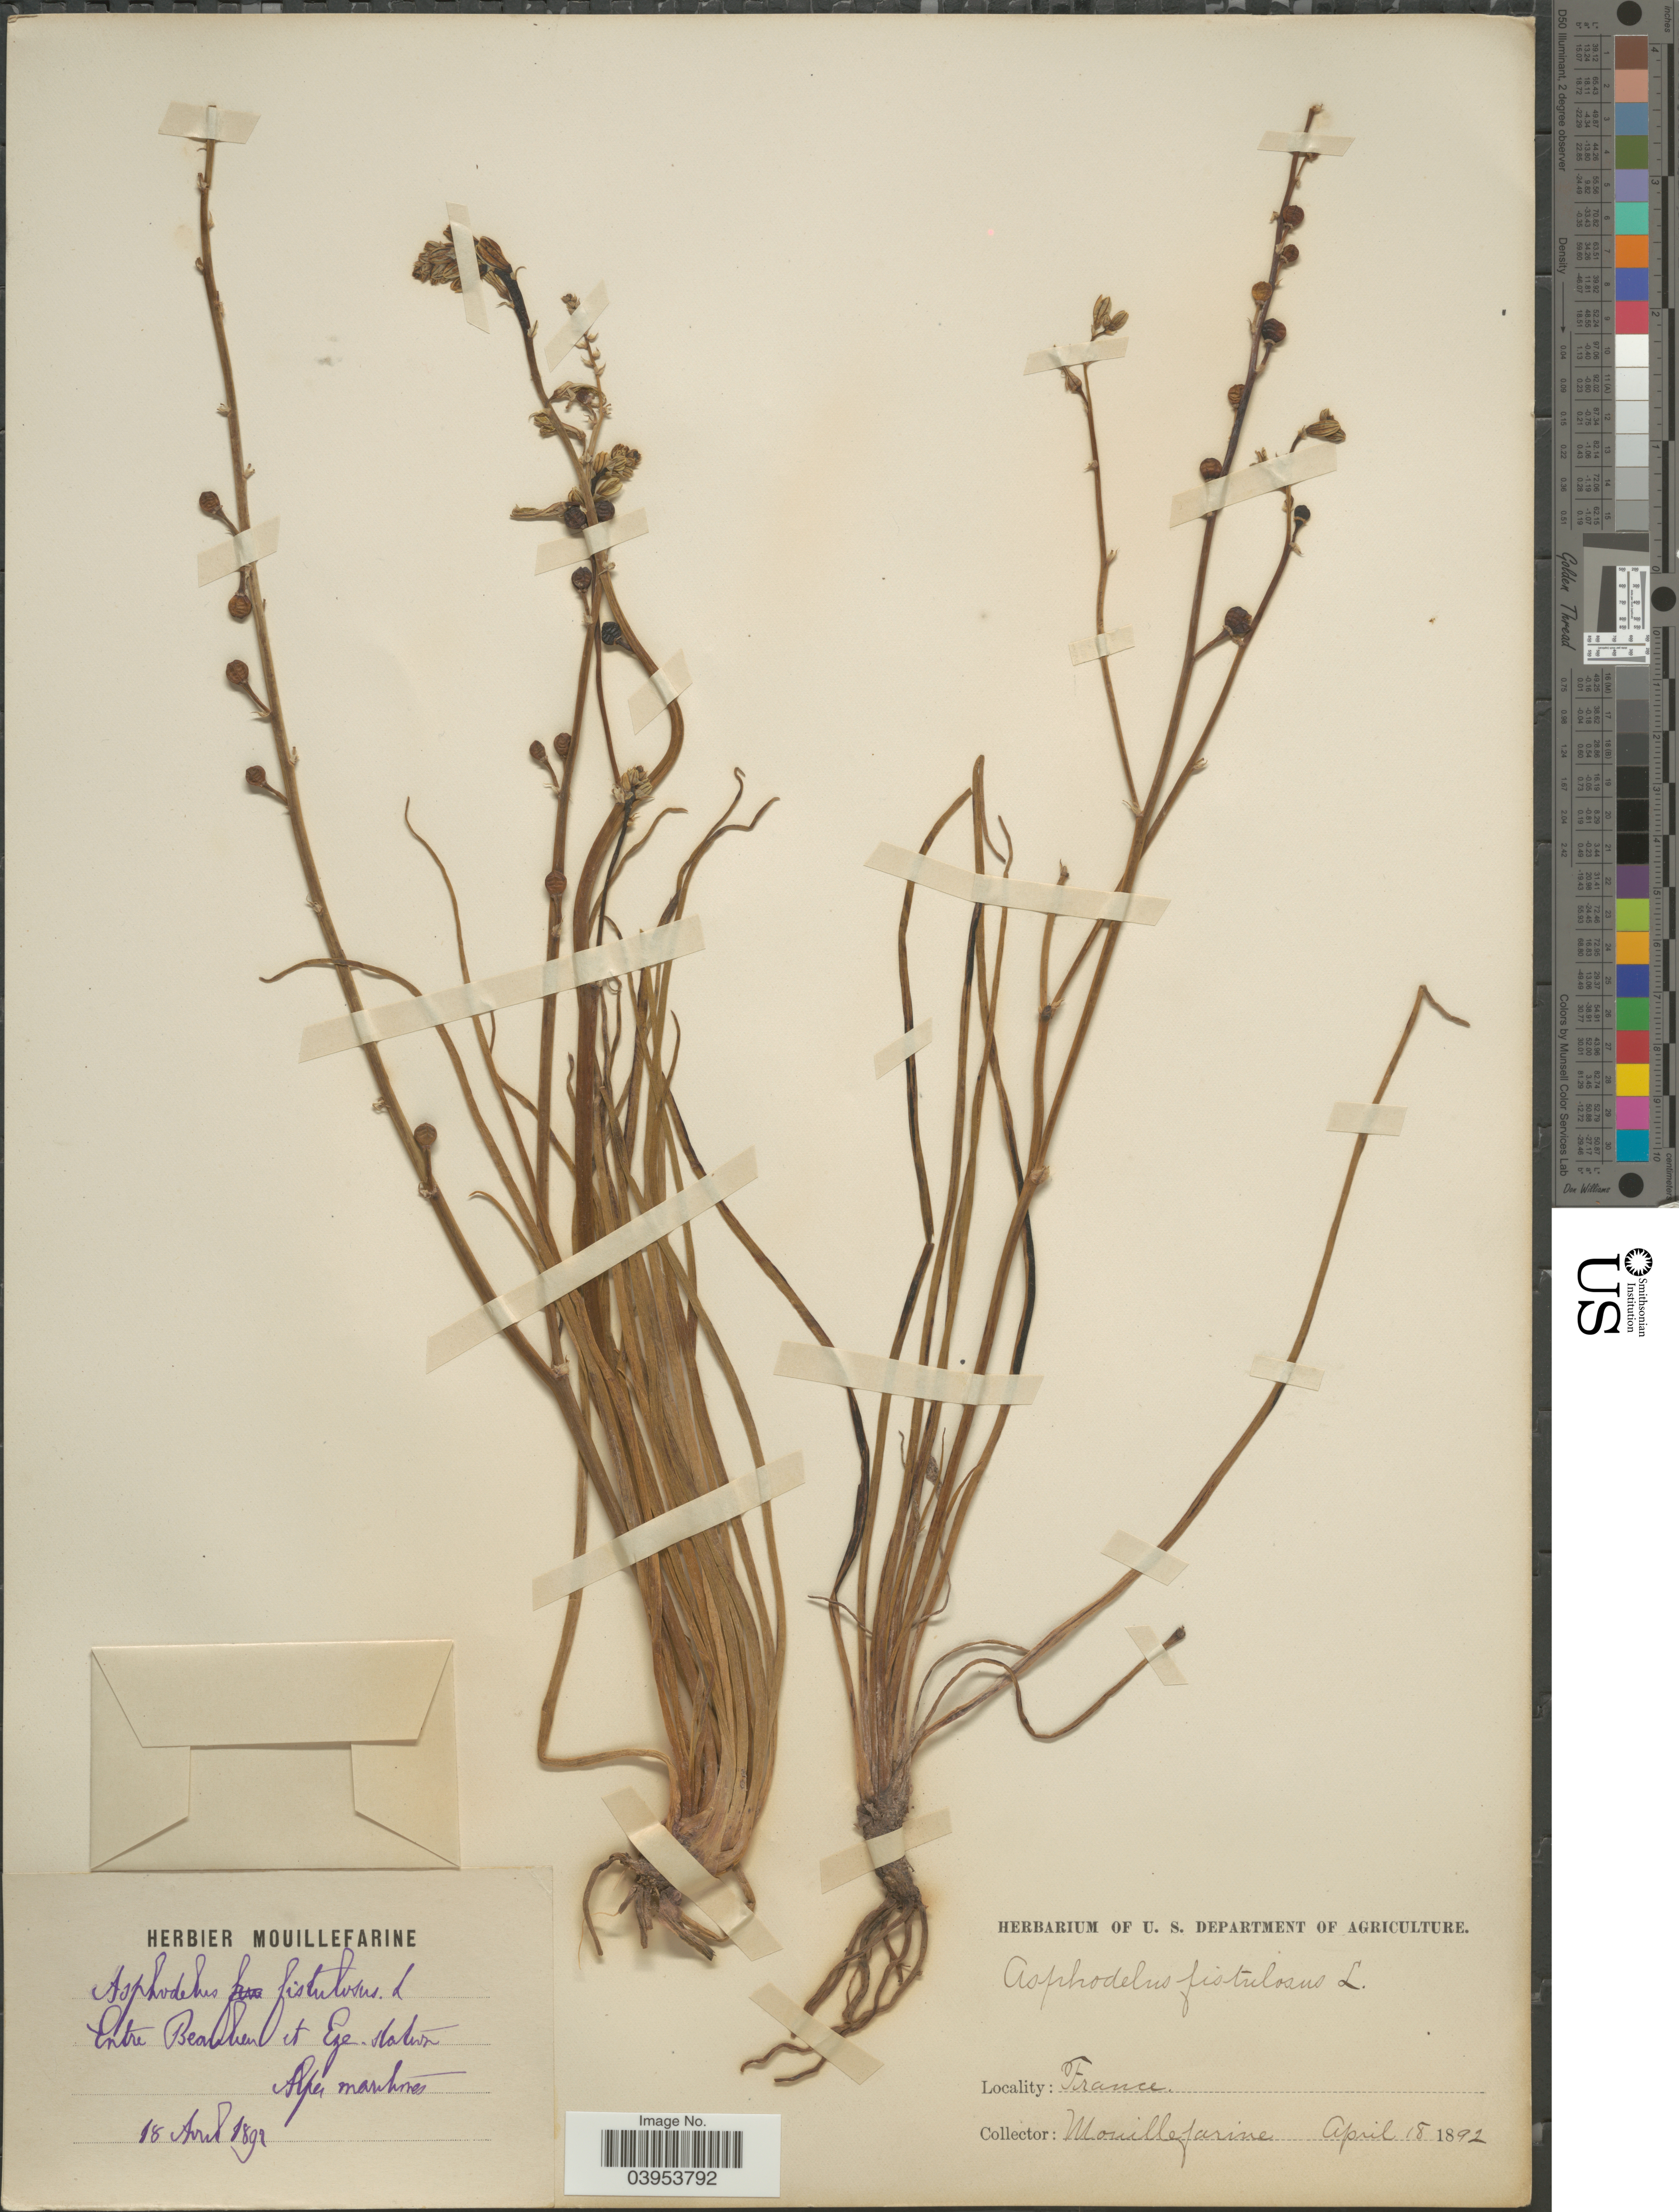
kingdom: Plantae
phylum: Tracheophyta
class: Liliopsida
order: Asparagales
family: Asphodelaceae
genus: Asphodelus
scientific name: Asphodelus fistulosus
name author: L.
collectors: A. Mouillefarine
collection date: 1892-04-18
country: France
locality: Entre Beaulieu et Eze. station. Alpes maritimes.